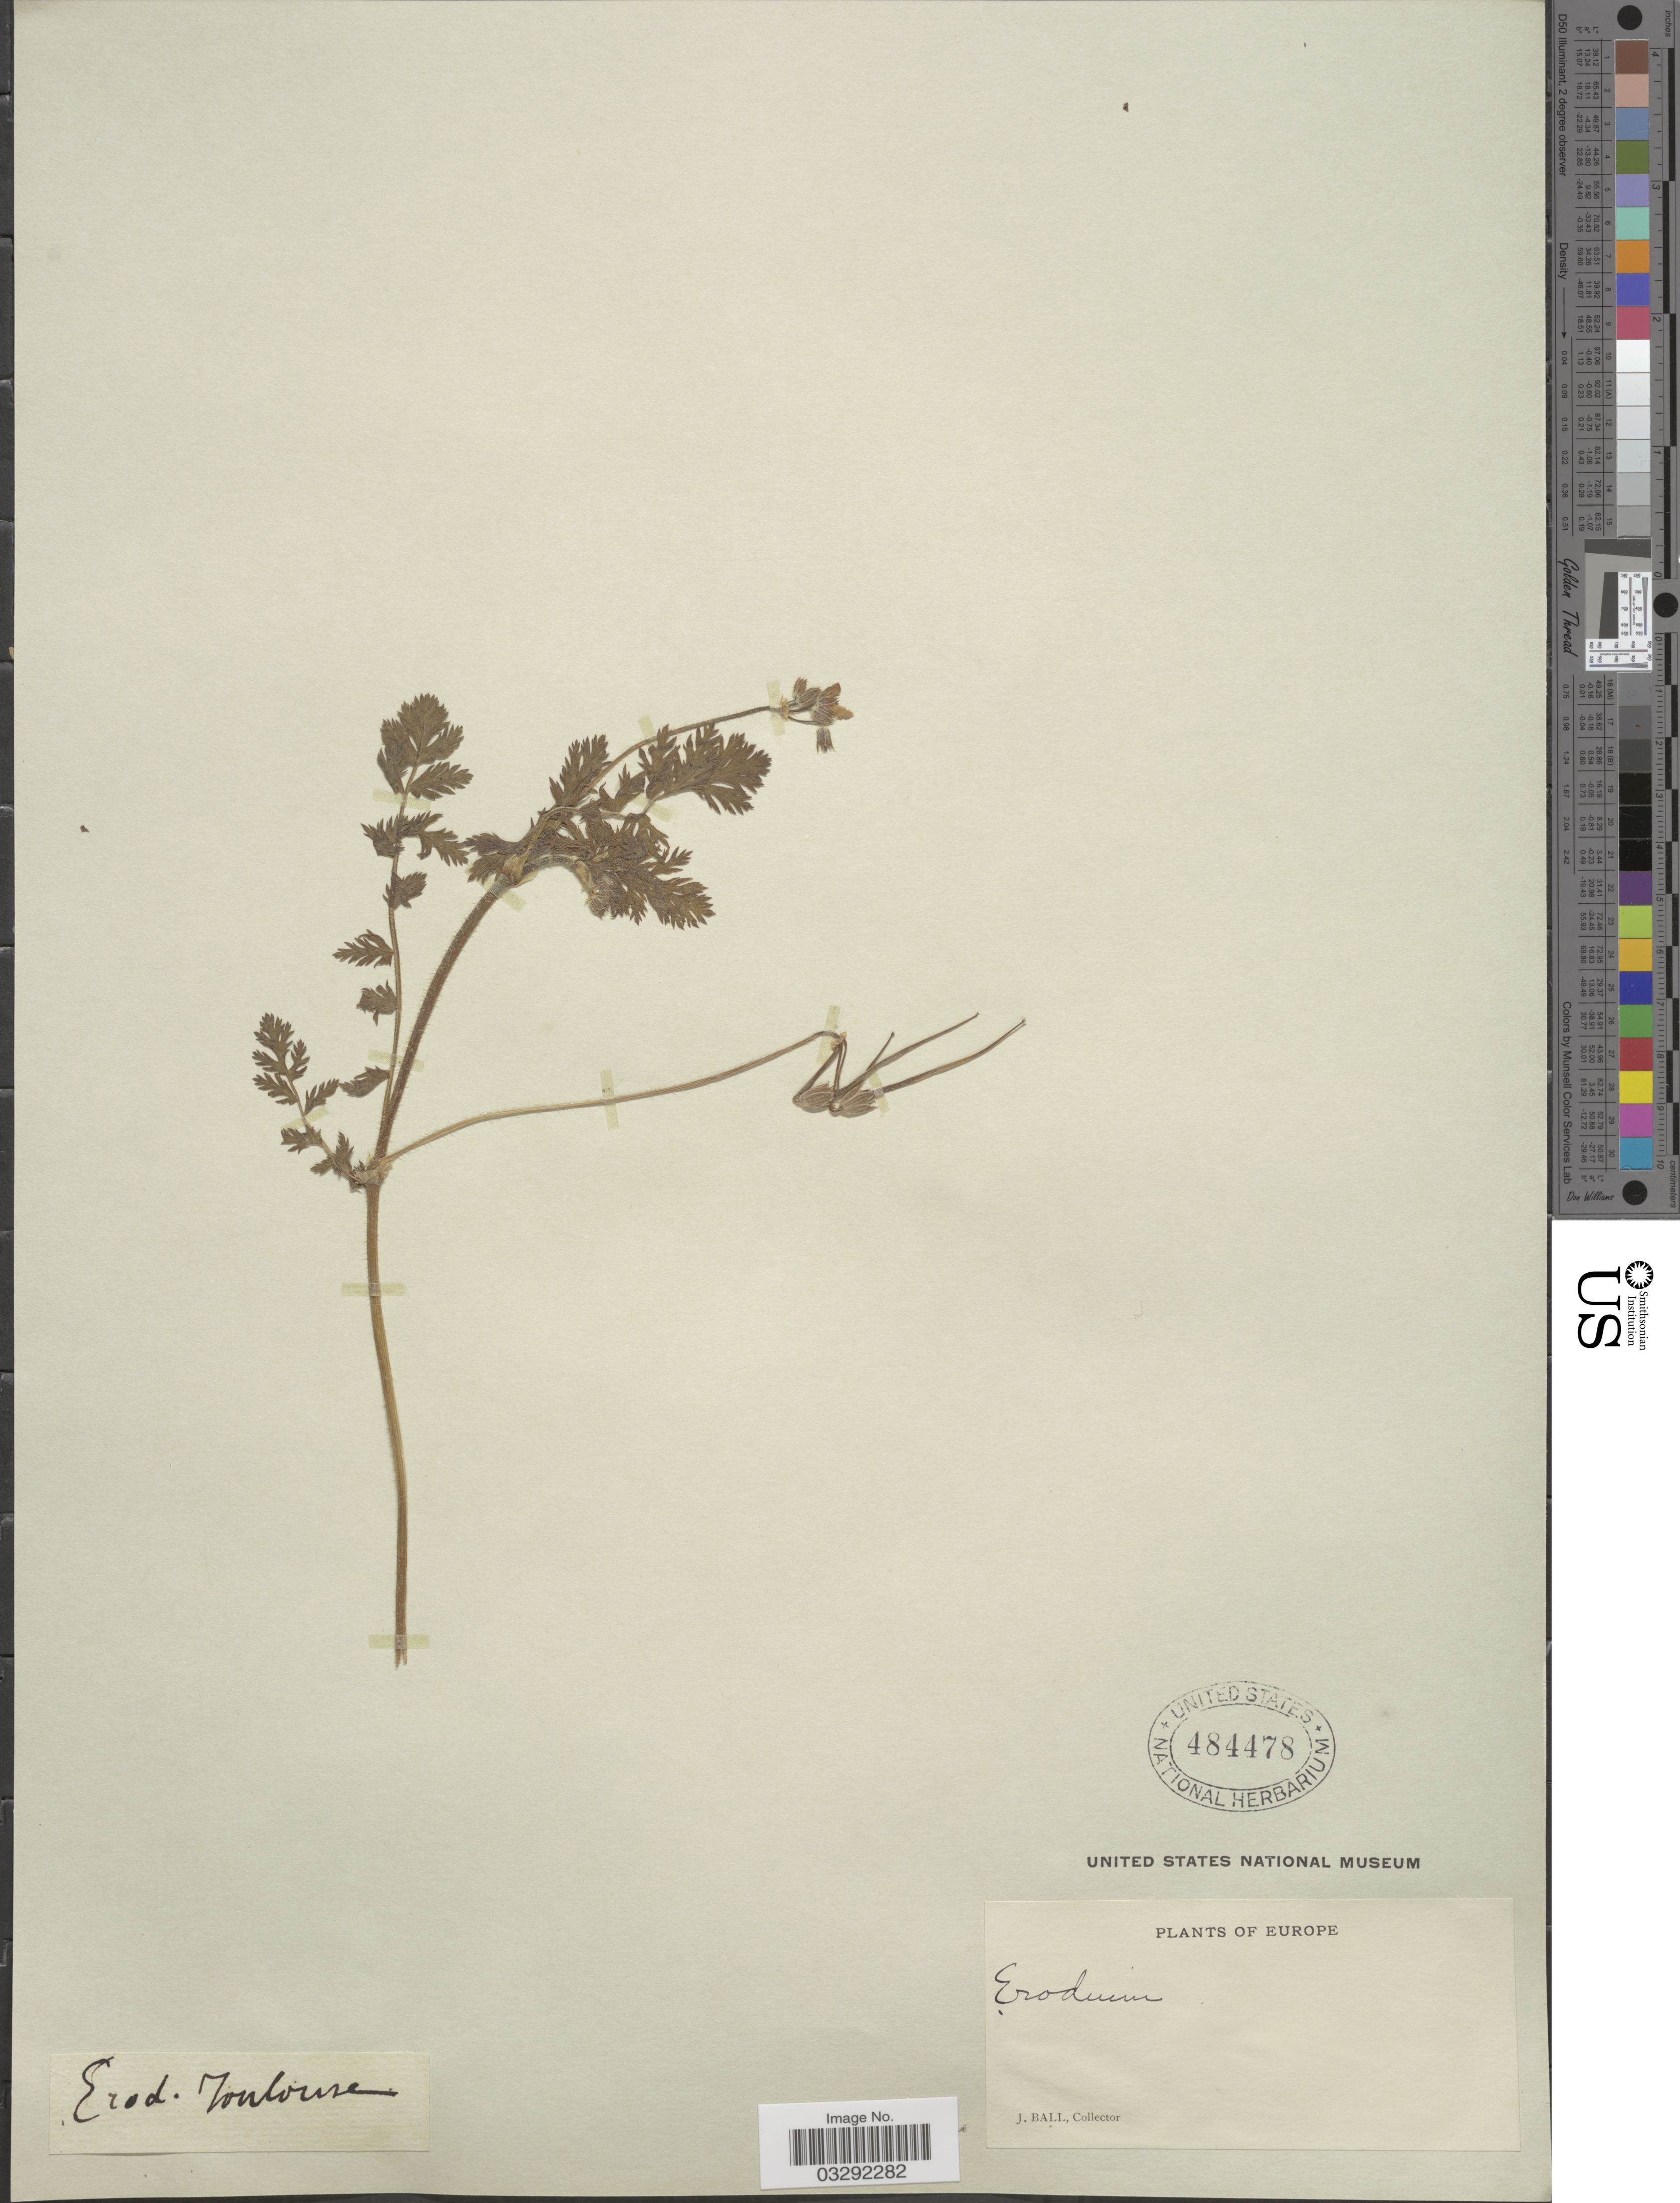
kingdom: Plantae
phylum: Tracheophyta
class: Magnoliopsida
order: Geraniales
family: Geraniaceae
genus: Erodium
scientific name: Erodium cicutarium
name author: (L.) L'Hér.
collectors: J. Ball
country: France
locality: Europe. Toulouse.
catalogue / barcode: US 484478